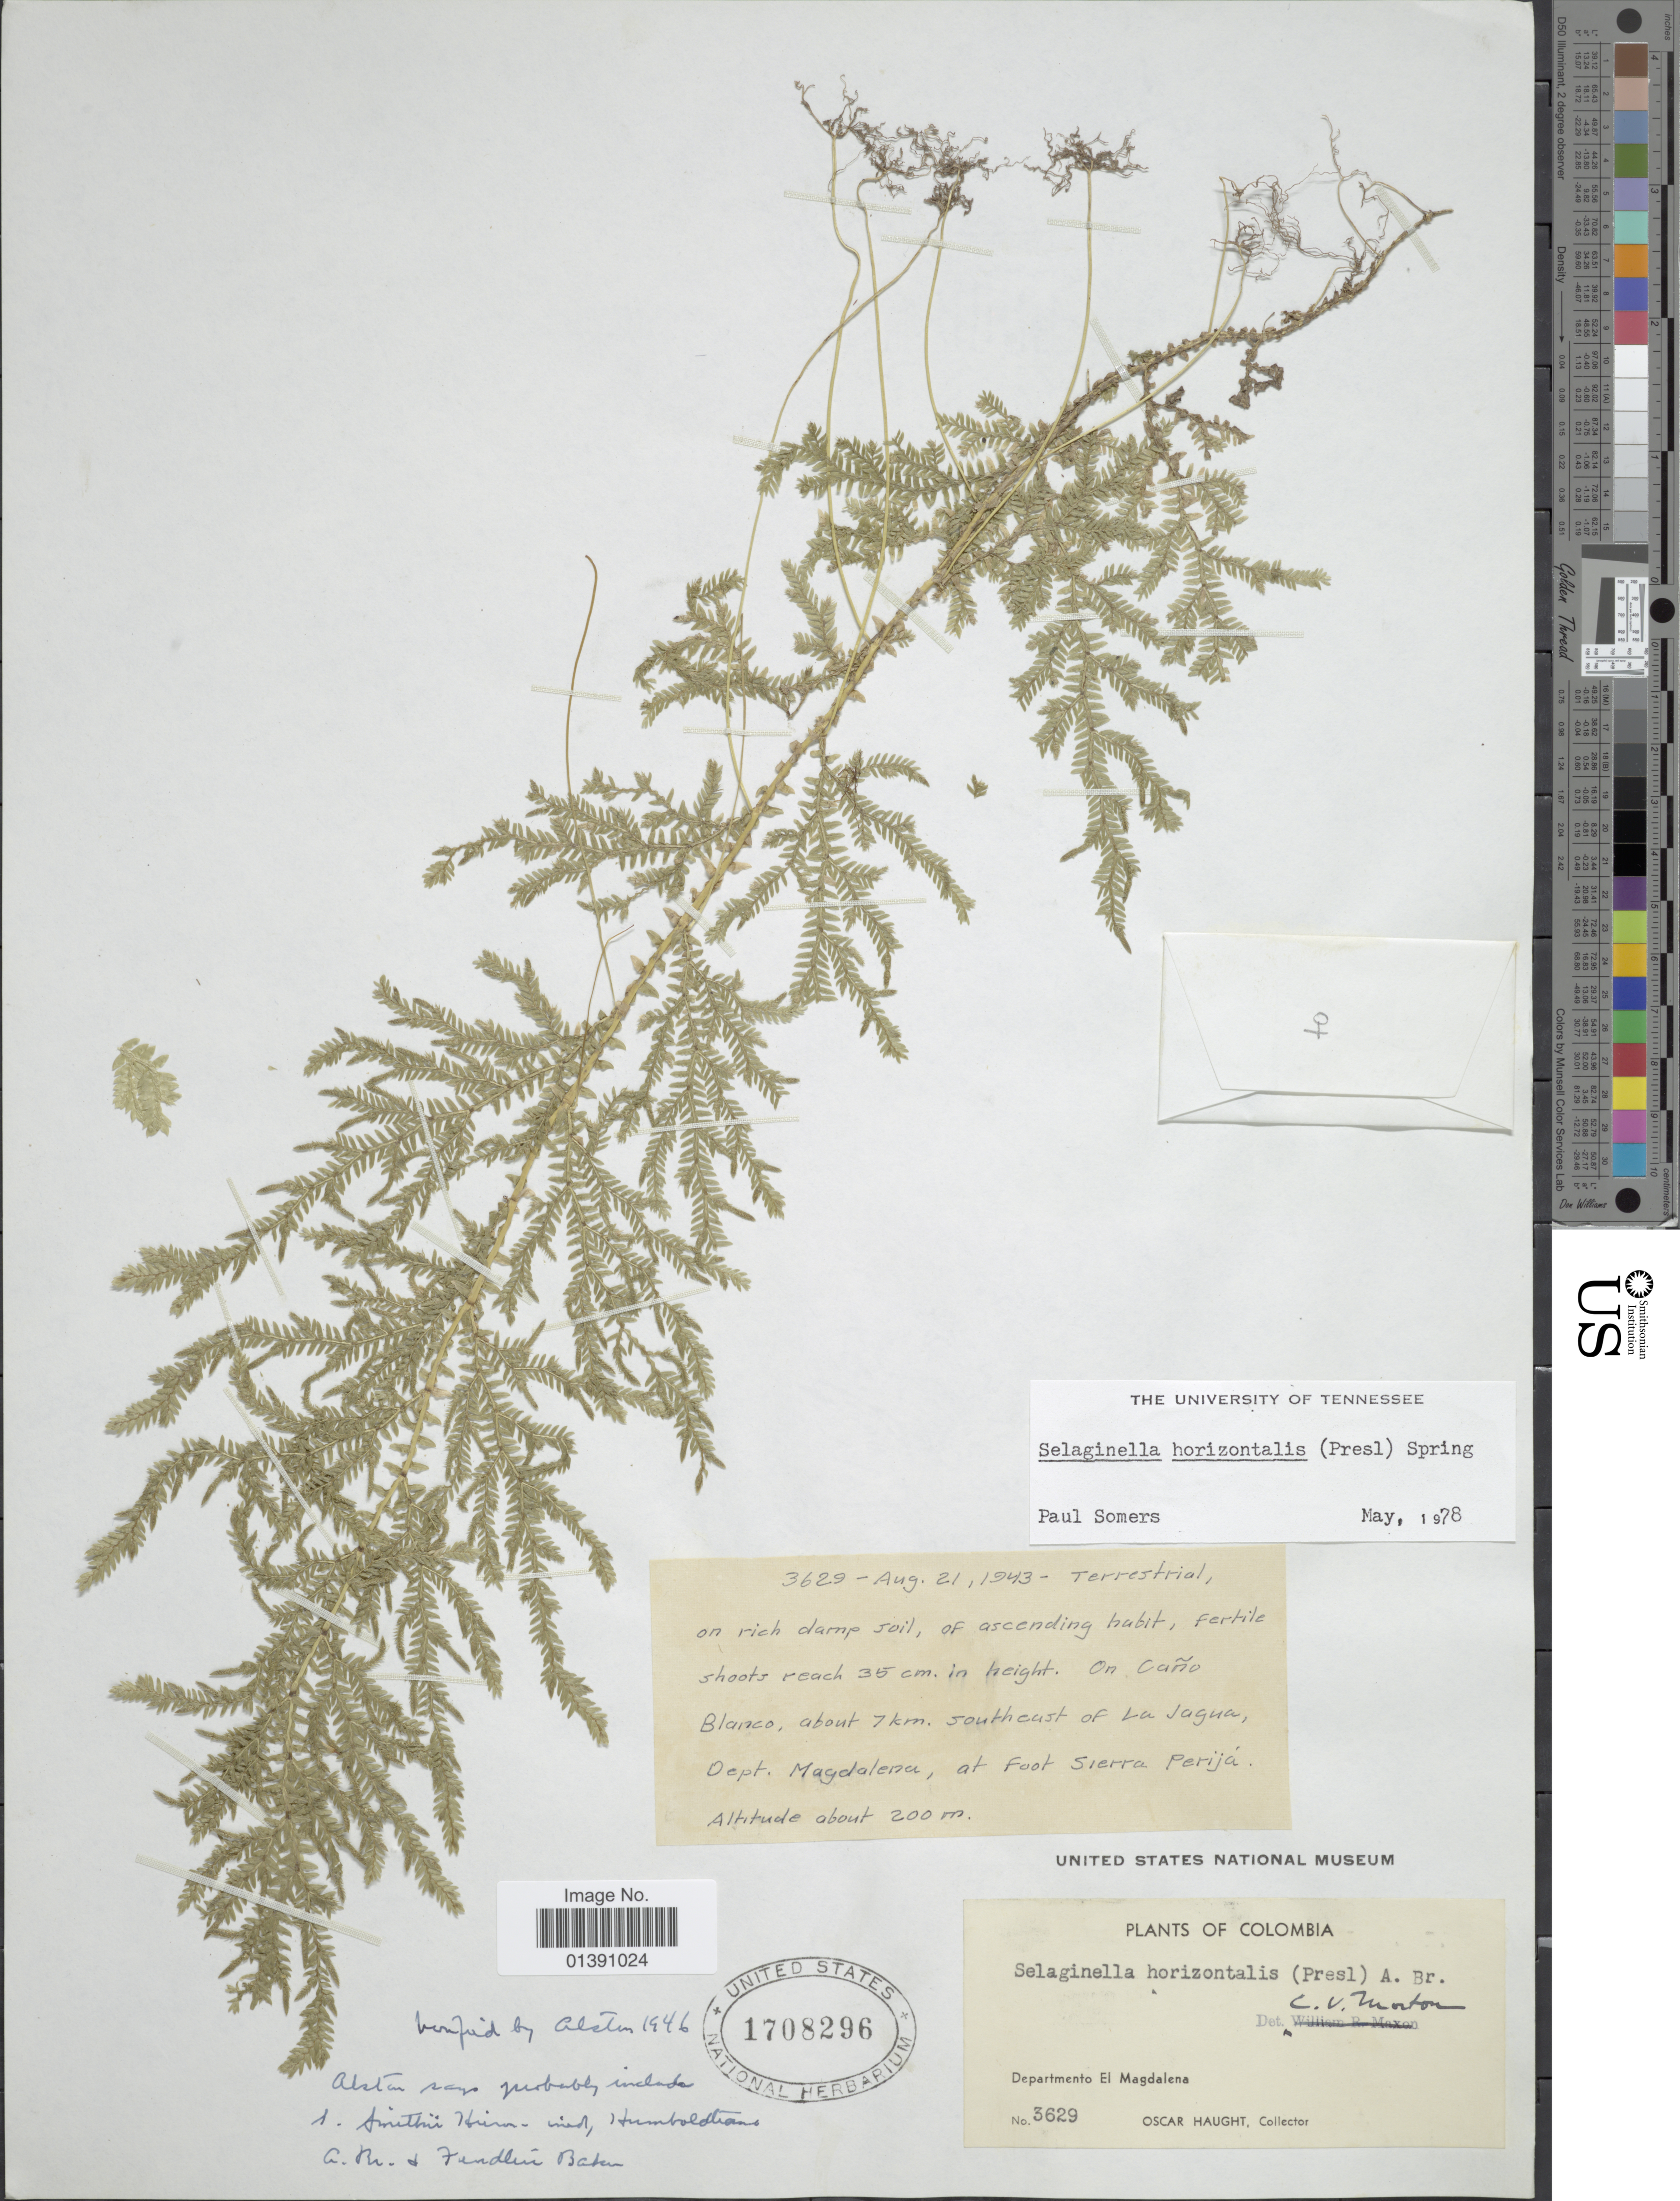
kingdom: Plantae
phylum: Tracheophyta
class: Lycopodiopsida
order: Selaginellales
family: Selaginellaceae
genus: Selaginella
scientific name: Selaginella horizontalis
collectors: O. L. Haught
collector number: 3629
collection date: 1943-08-21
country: Colombia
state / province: Magdalena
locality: On Caño Blanco, about 7 km southeast of La Jagua, at foot Sierra Perija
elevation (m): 200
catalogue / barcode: US 1708296